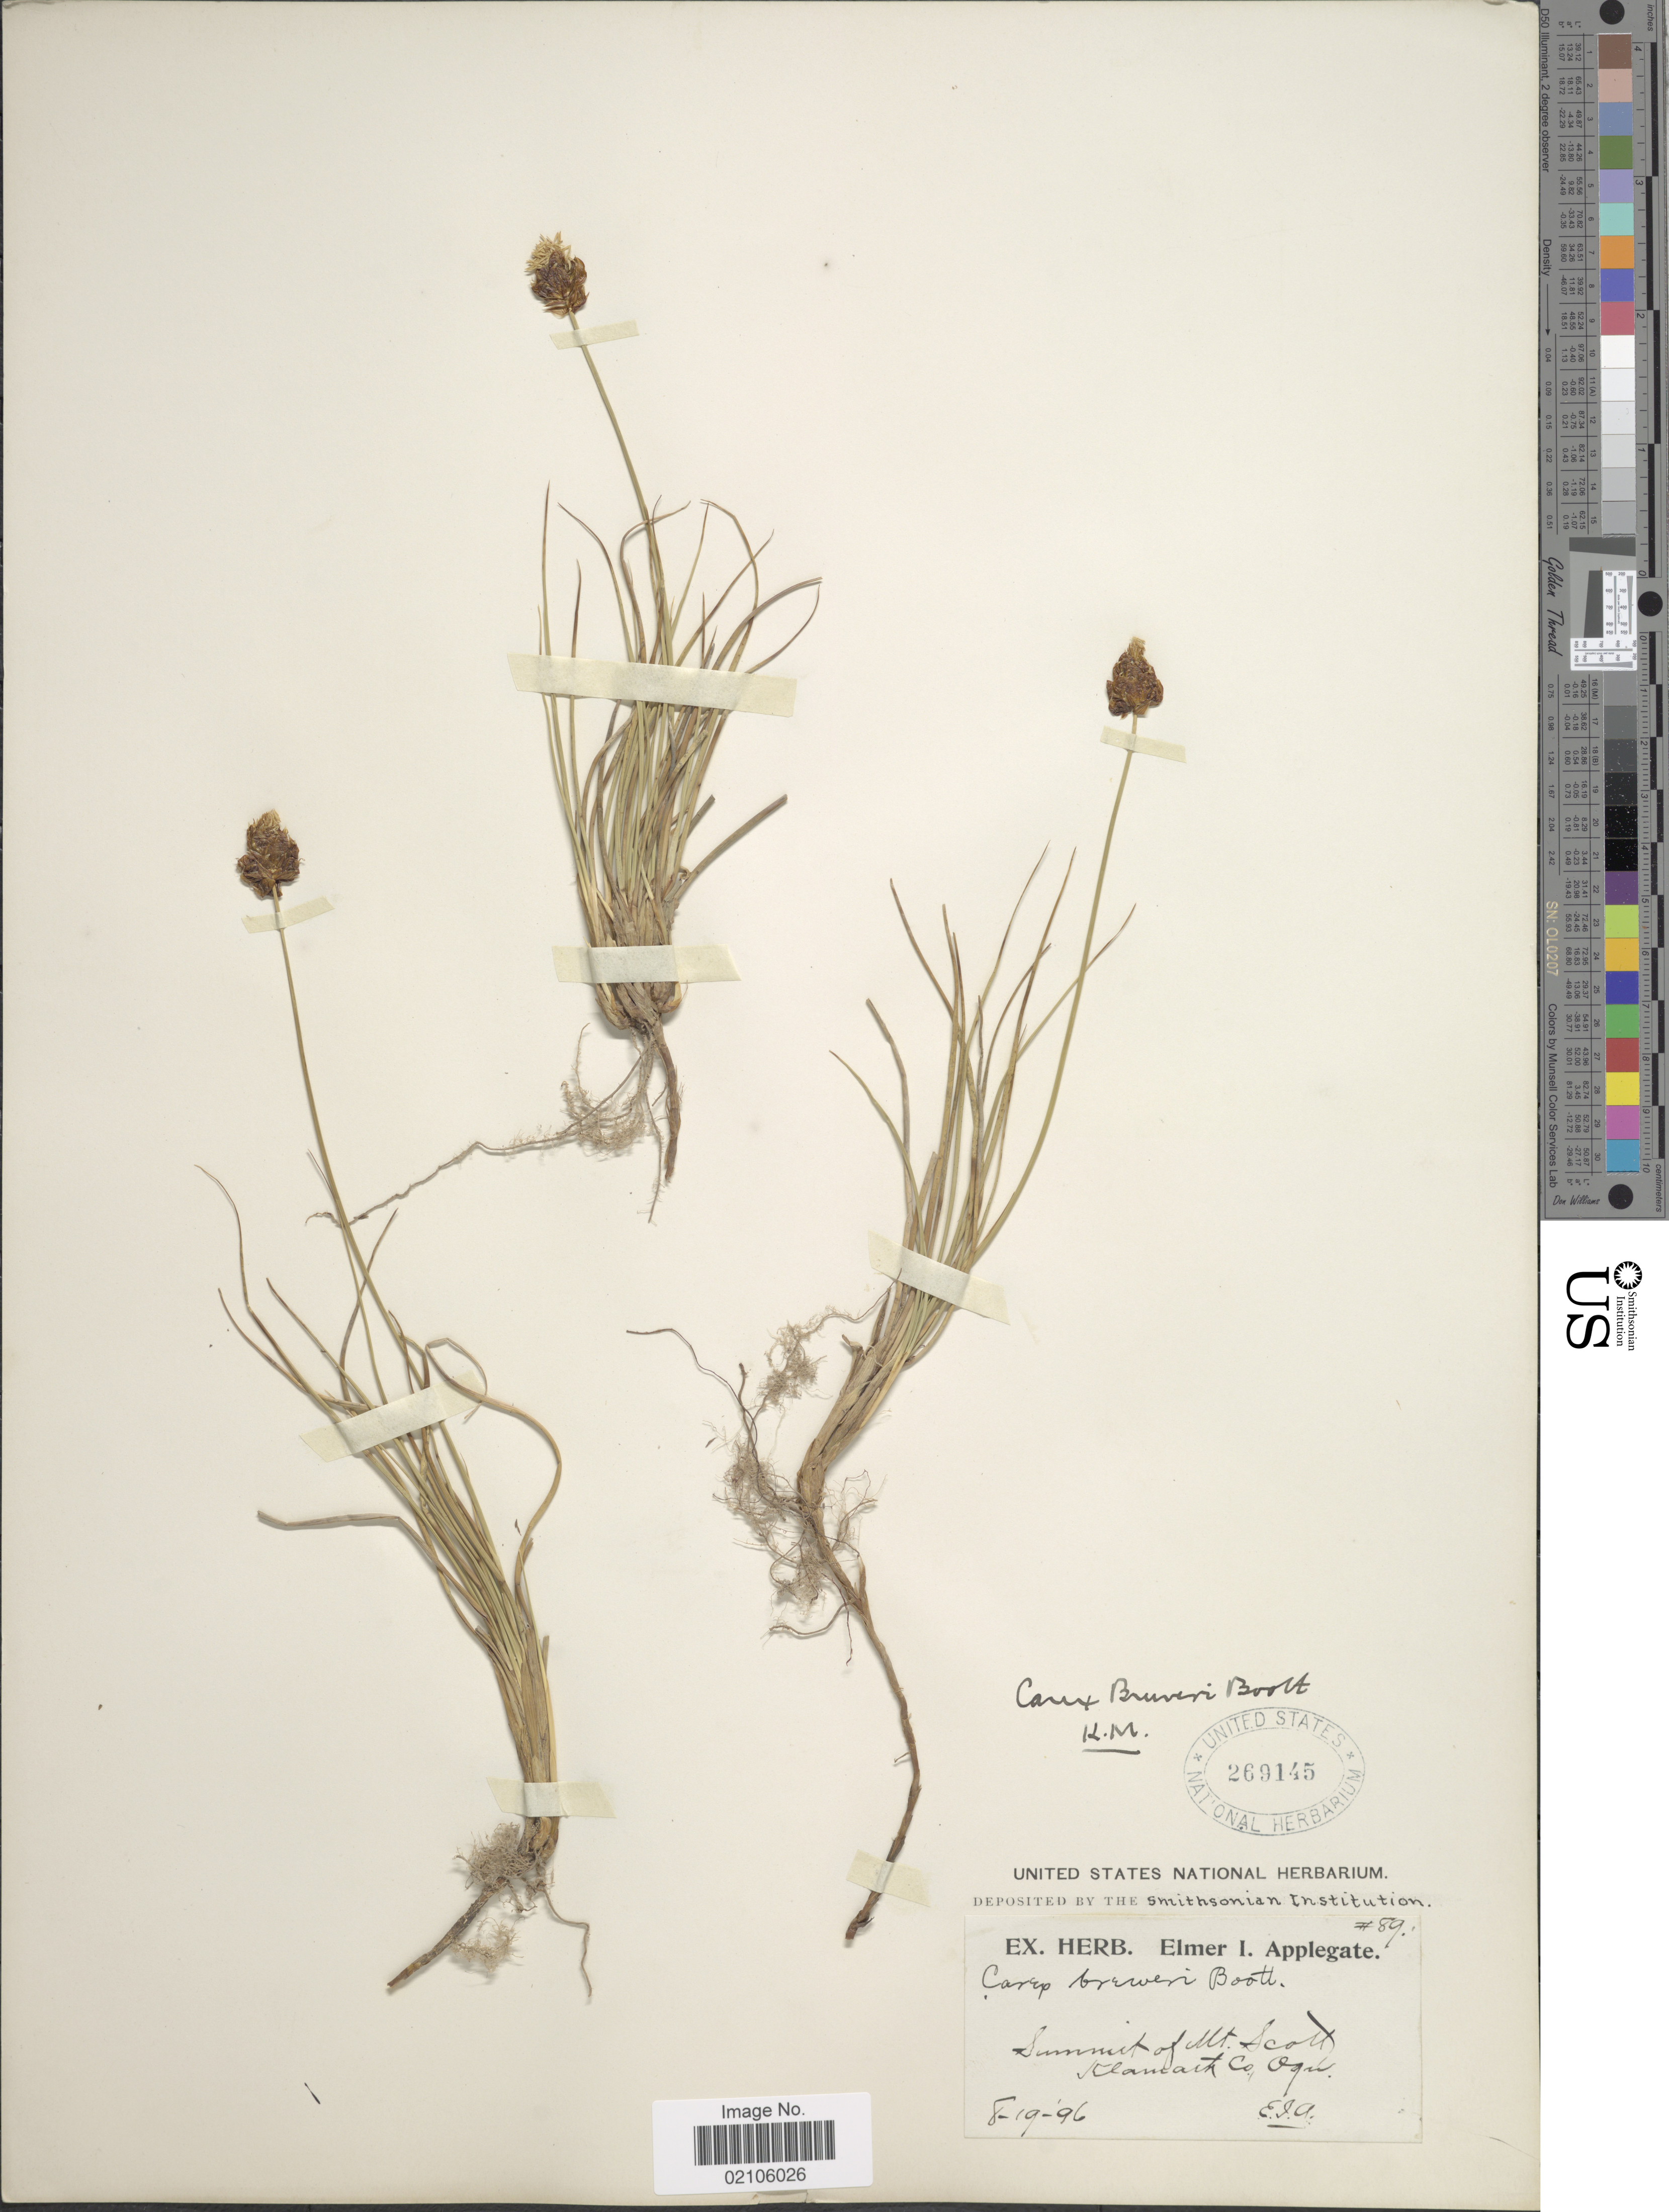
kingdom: Plantae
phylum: Tracheophyta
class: Liliopsida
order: Poales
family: Cyperaceae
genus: Carex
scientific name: Carex breweri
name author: Boott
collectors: E. I. Applegate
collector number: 89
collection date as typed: Transcribed d/m/y: 19/8/96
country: United States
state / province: Oregon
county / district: Klamath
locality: Summit of Mt Scott, Klamath Co.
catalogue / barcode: US 269145